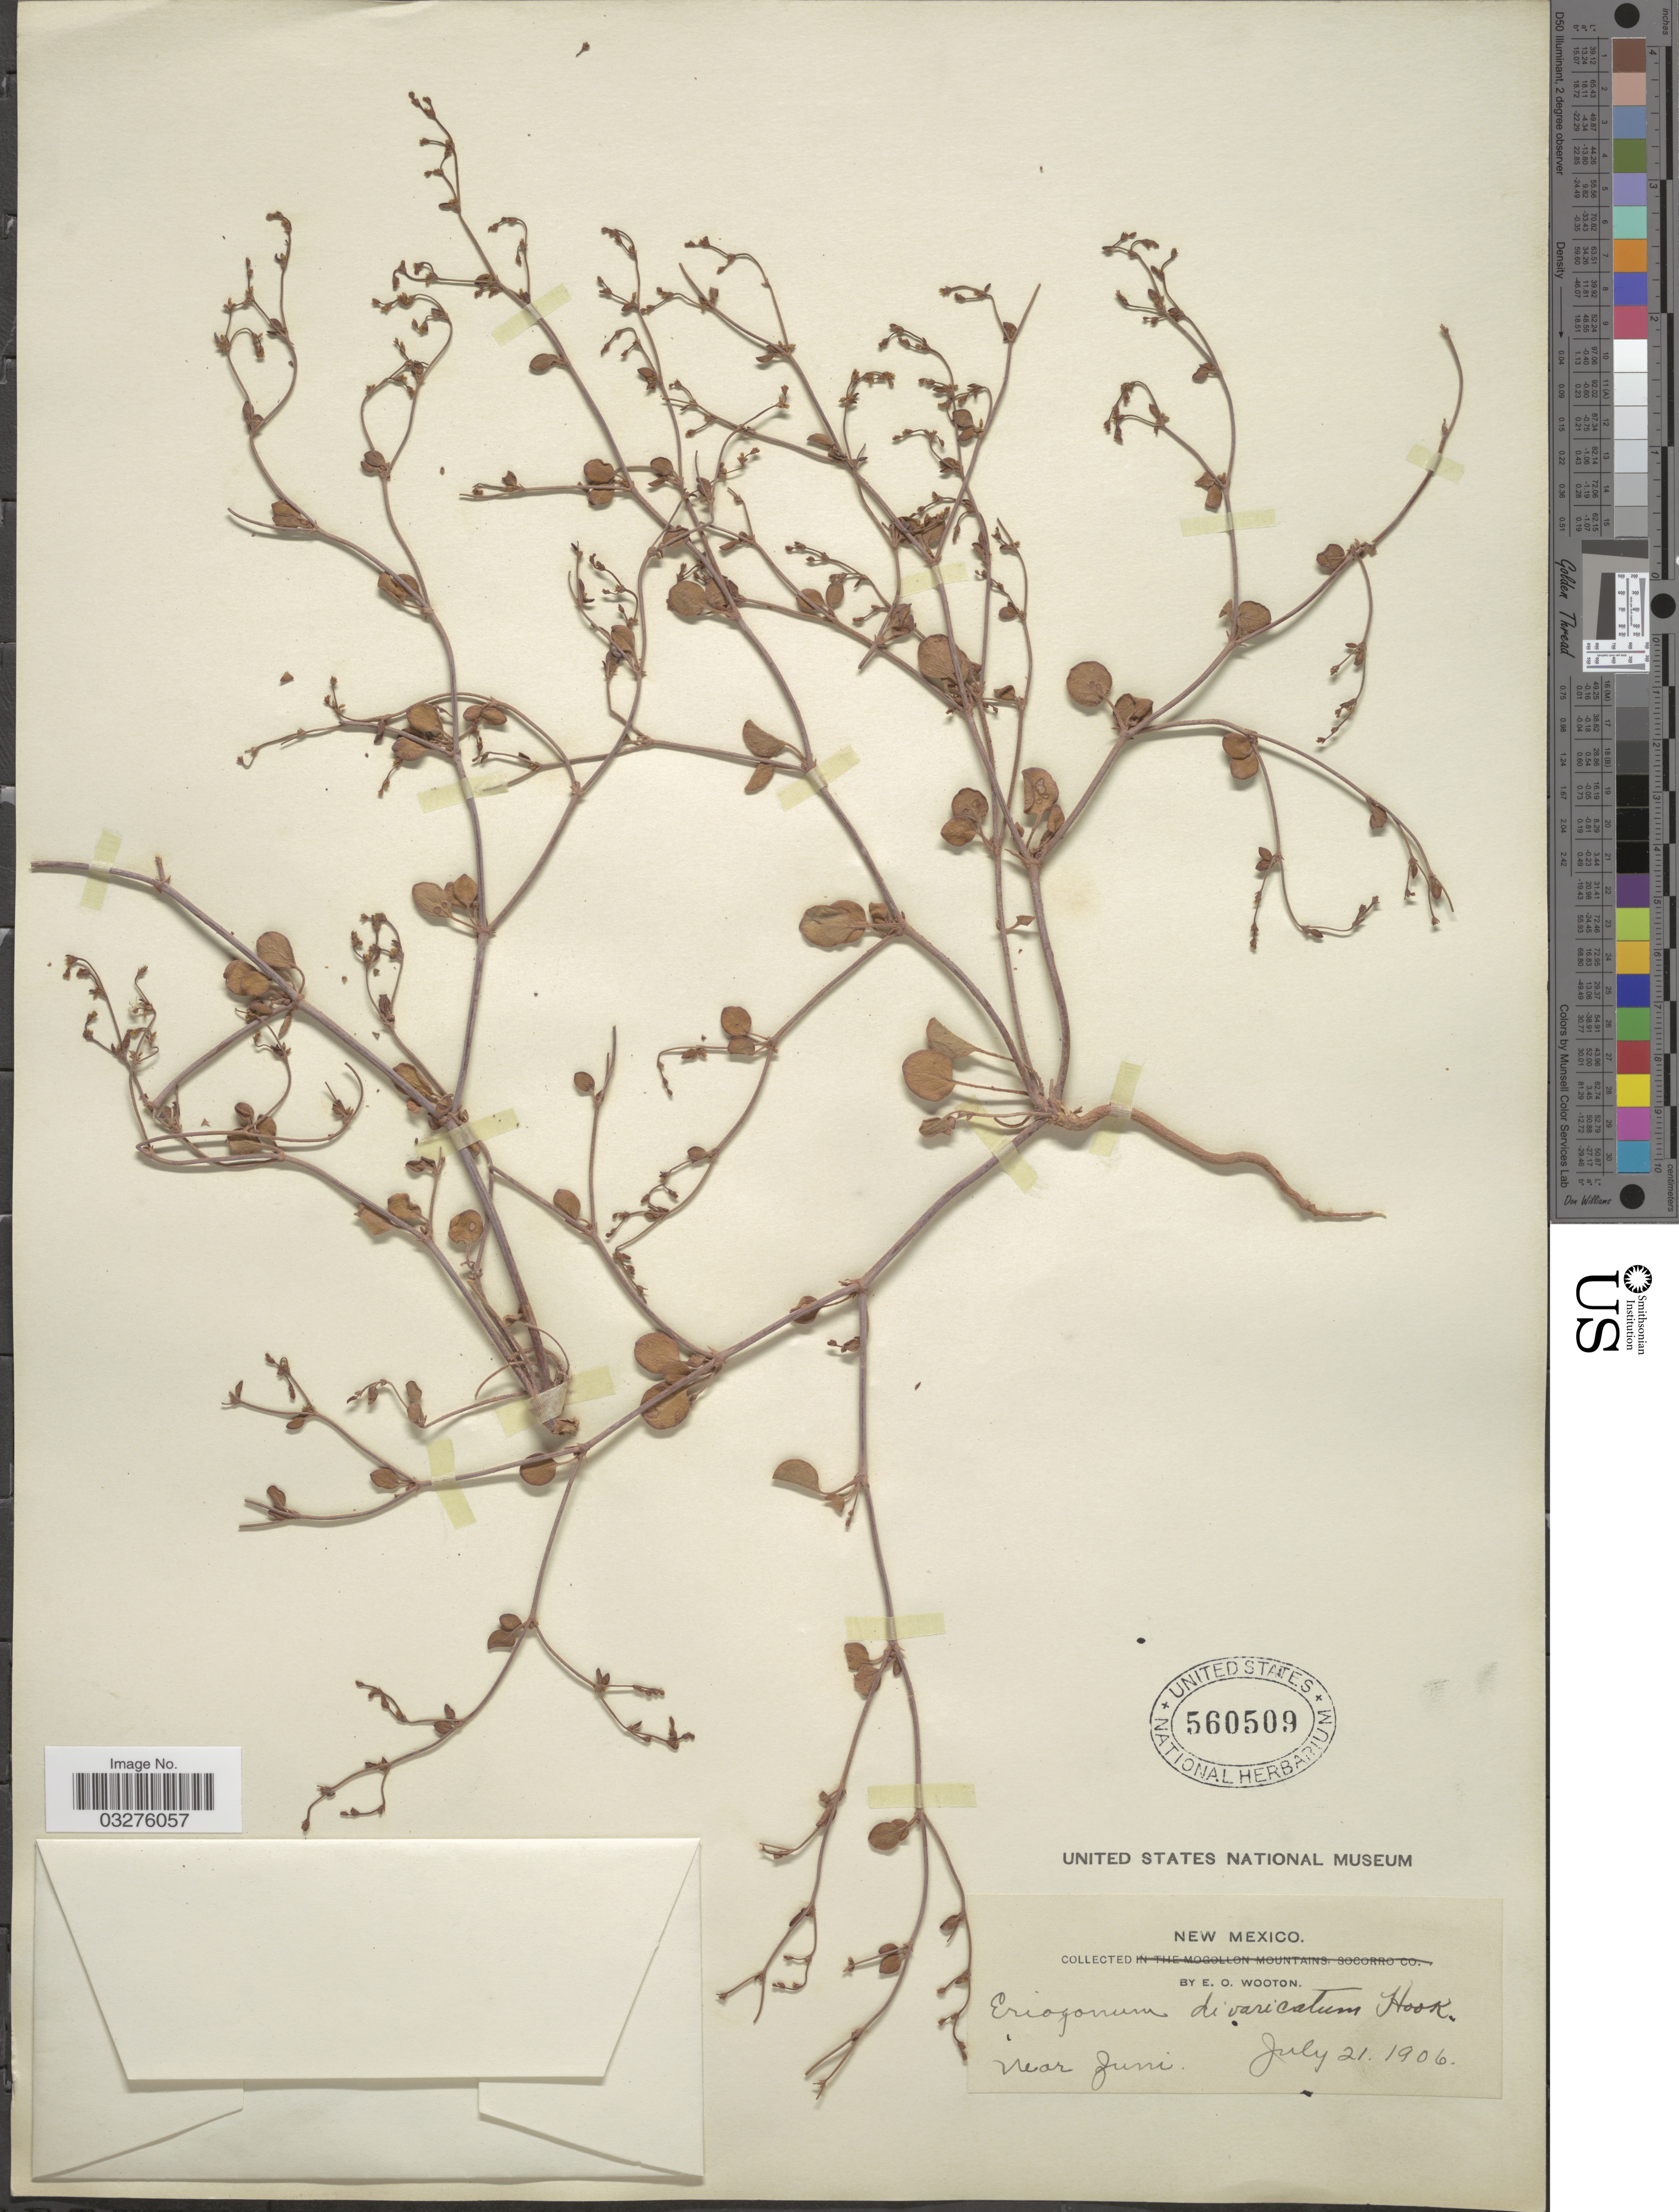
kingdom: Plantae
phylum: Tracheophyta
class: Magnoliopsida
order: Caryophyllales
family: Polygonaceae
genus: Eriogonum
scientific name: Eriogonum divaricatum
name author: Hook.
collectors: E. O. Wooton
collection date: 1906-06-21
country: United States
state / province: New Mexico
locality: Near Zuni.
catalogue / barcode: US 560509